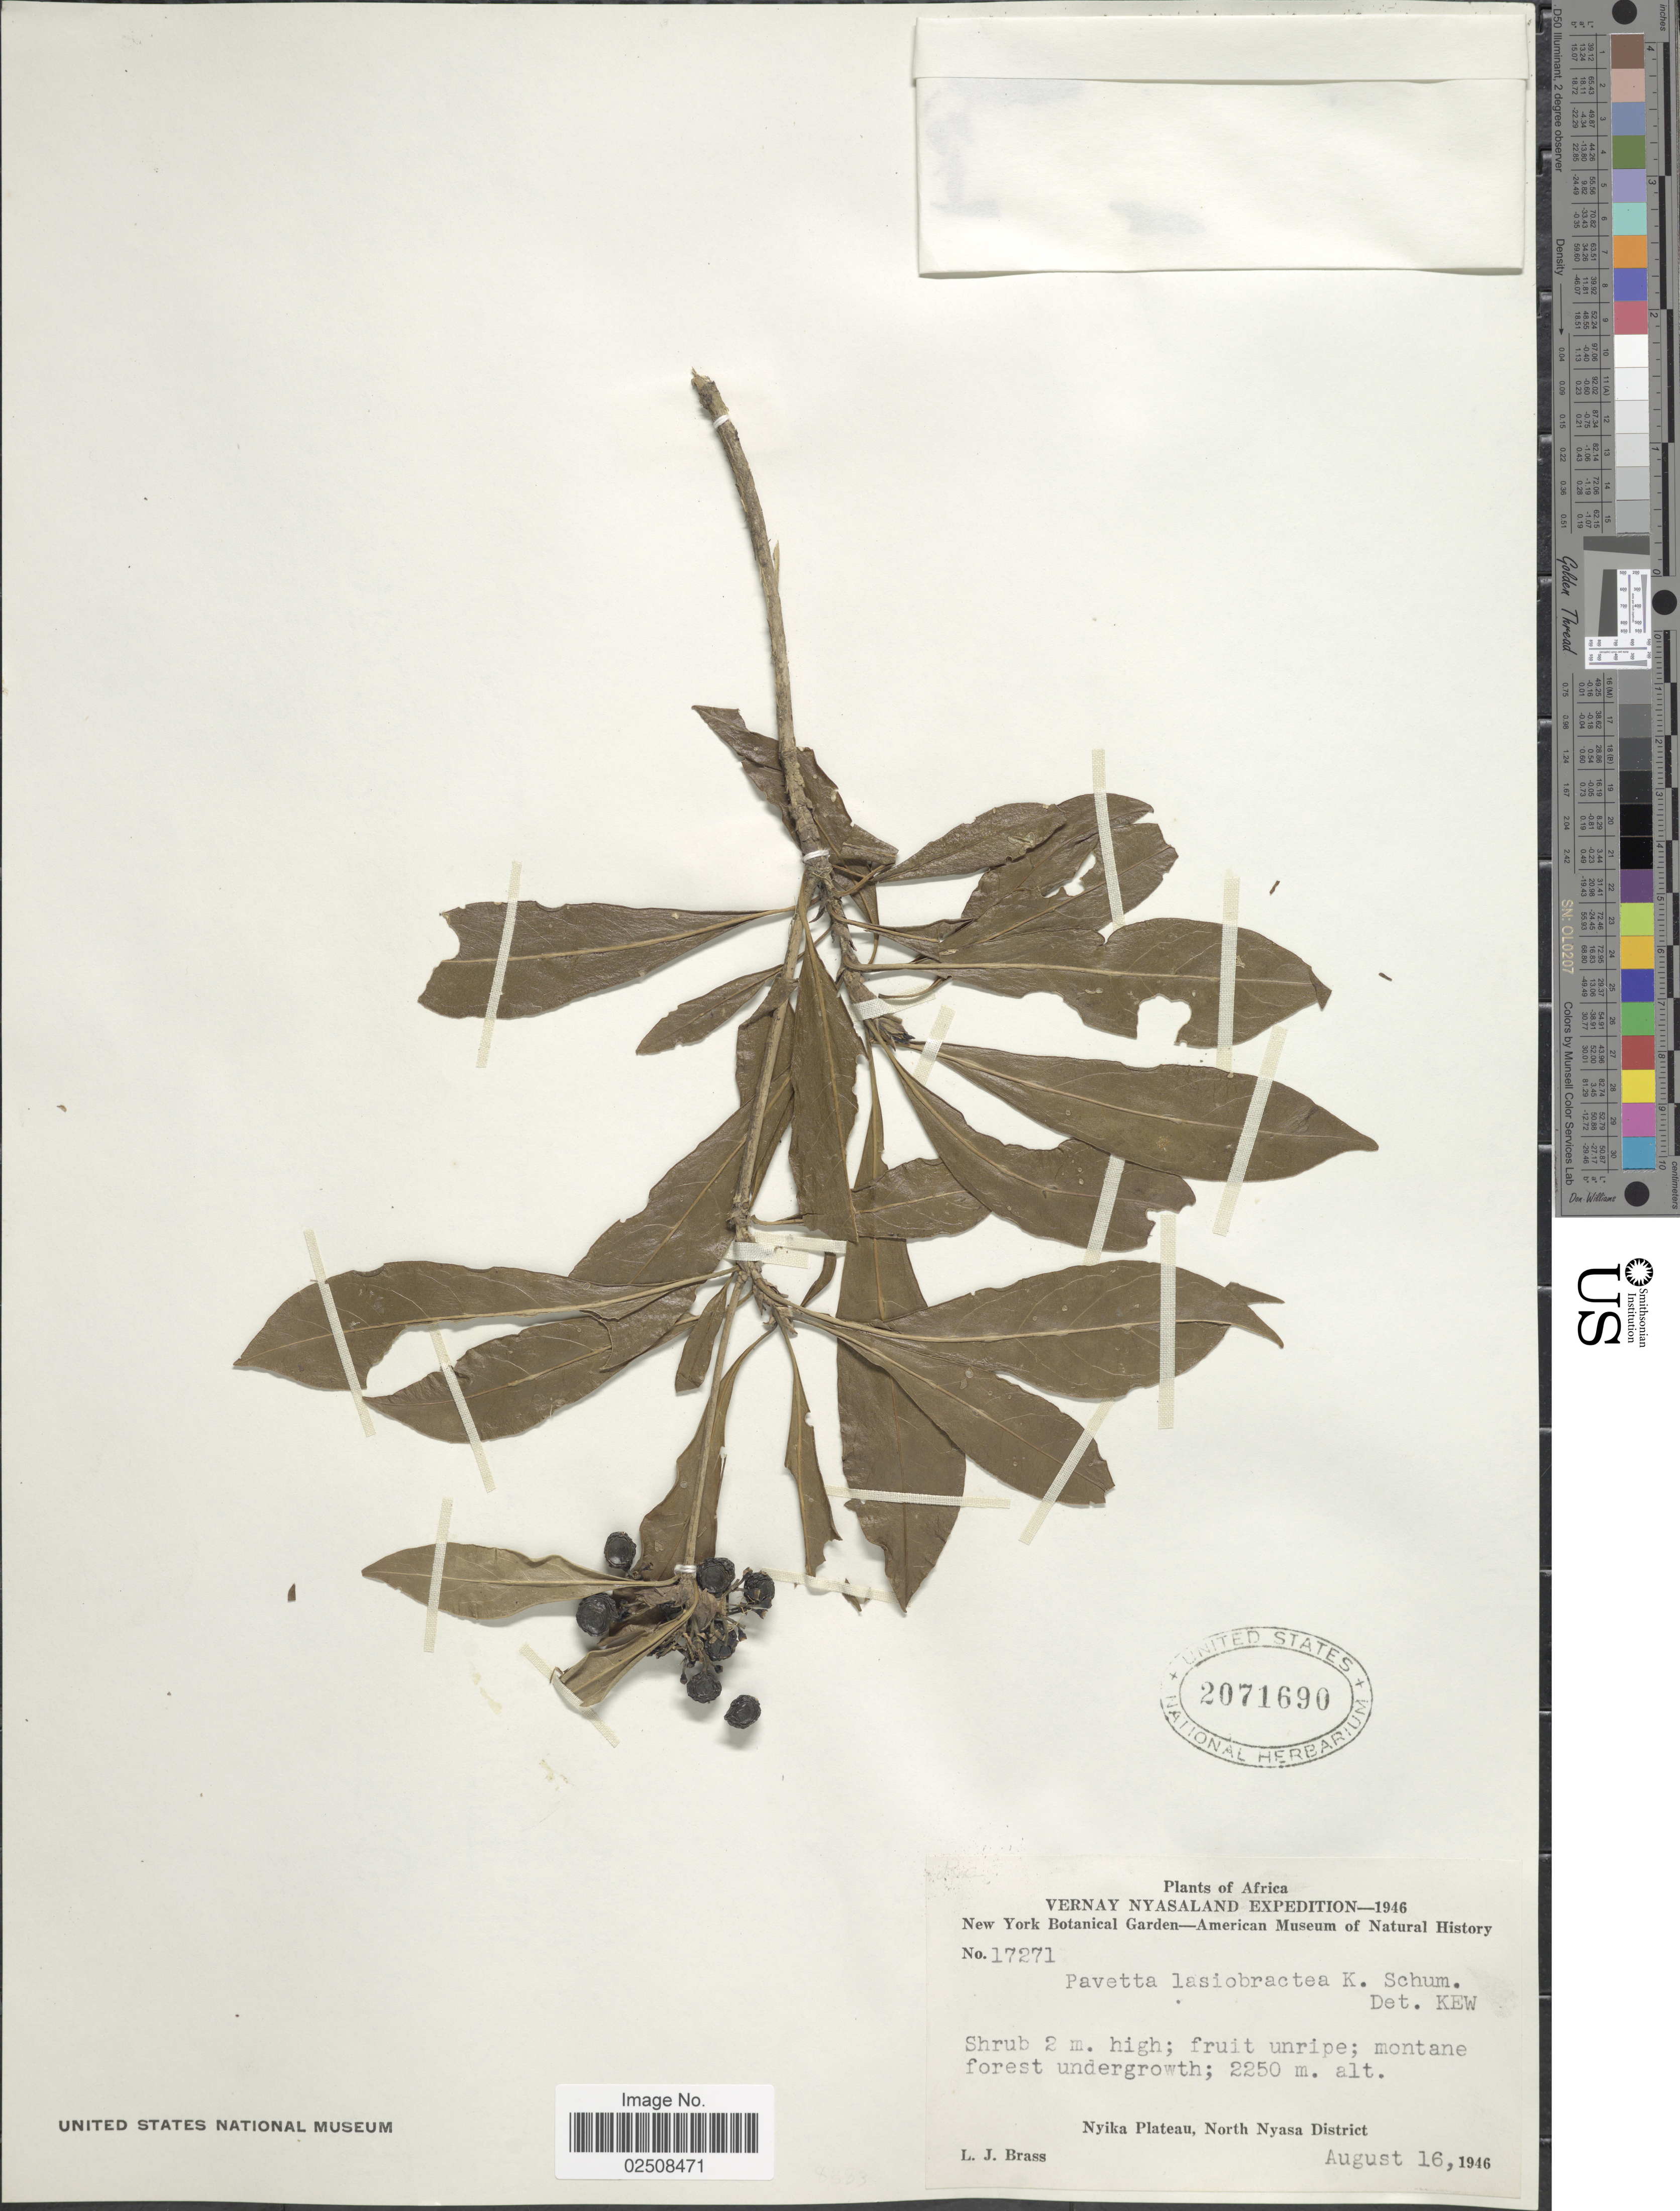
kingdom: Plantae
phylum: Tracheophyta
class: Magnoliopsida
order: Gentianales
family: Rubiaceae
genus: Pavetta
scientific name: Pavetta lasiobractea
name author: K. Schum.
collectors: L. J. Brass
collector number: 17271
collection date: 1946-08-16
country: Malawi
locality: Vernay Nyasaland. Nyika Plateau, North Nyasa District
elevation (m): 2250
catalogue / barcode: US 2071690